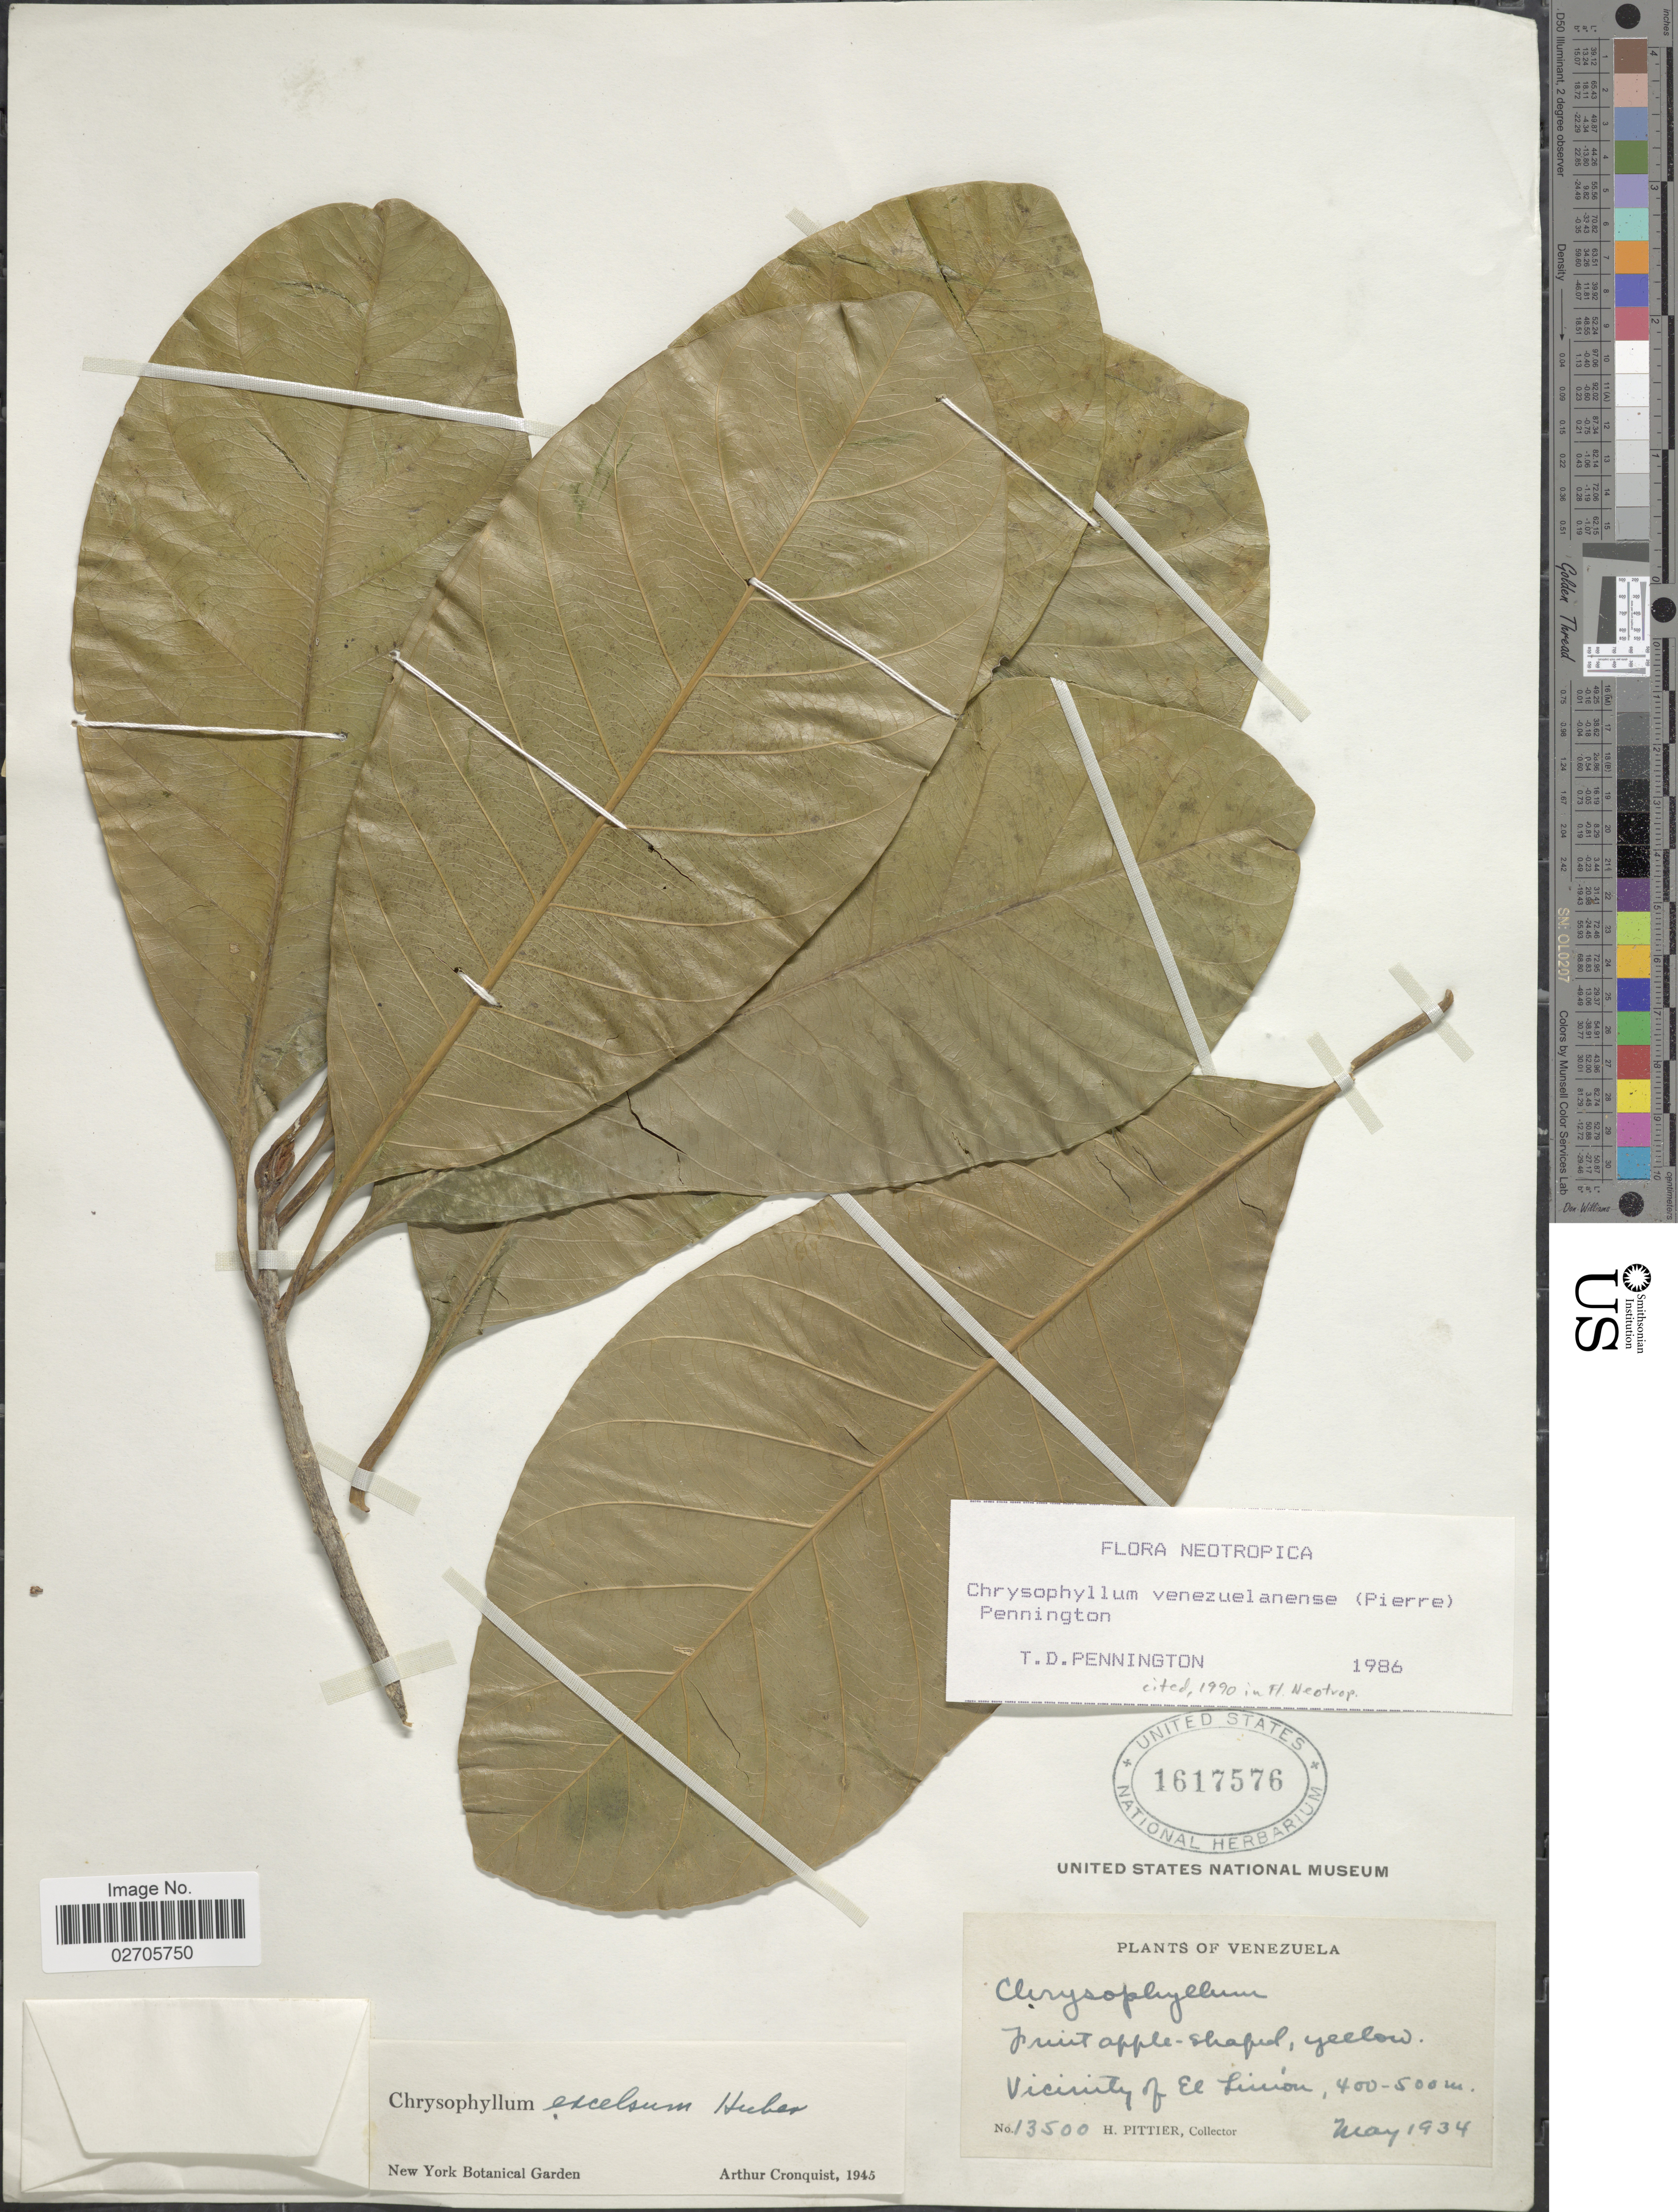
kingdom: Plantae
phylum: Tracheophyta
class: Magnoliopsida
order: Ericales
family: Sapotaceae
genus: Chrysophyllum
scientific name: Chrysophyllum venezuelanense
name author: (Pierre) T.D. Penn.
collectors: H. F. Pittier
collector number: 13500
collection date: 1934-05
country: Venezuela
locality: Vicinity of El Limón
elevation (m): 400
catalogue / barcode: US 1617576